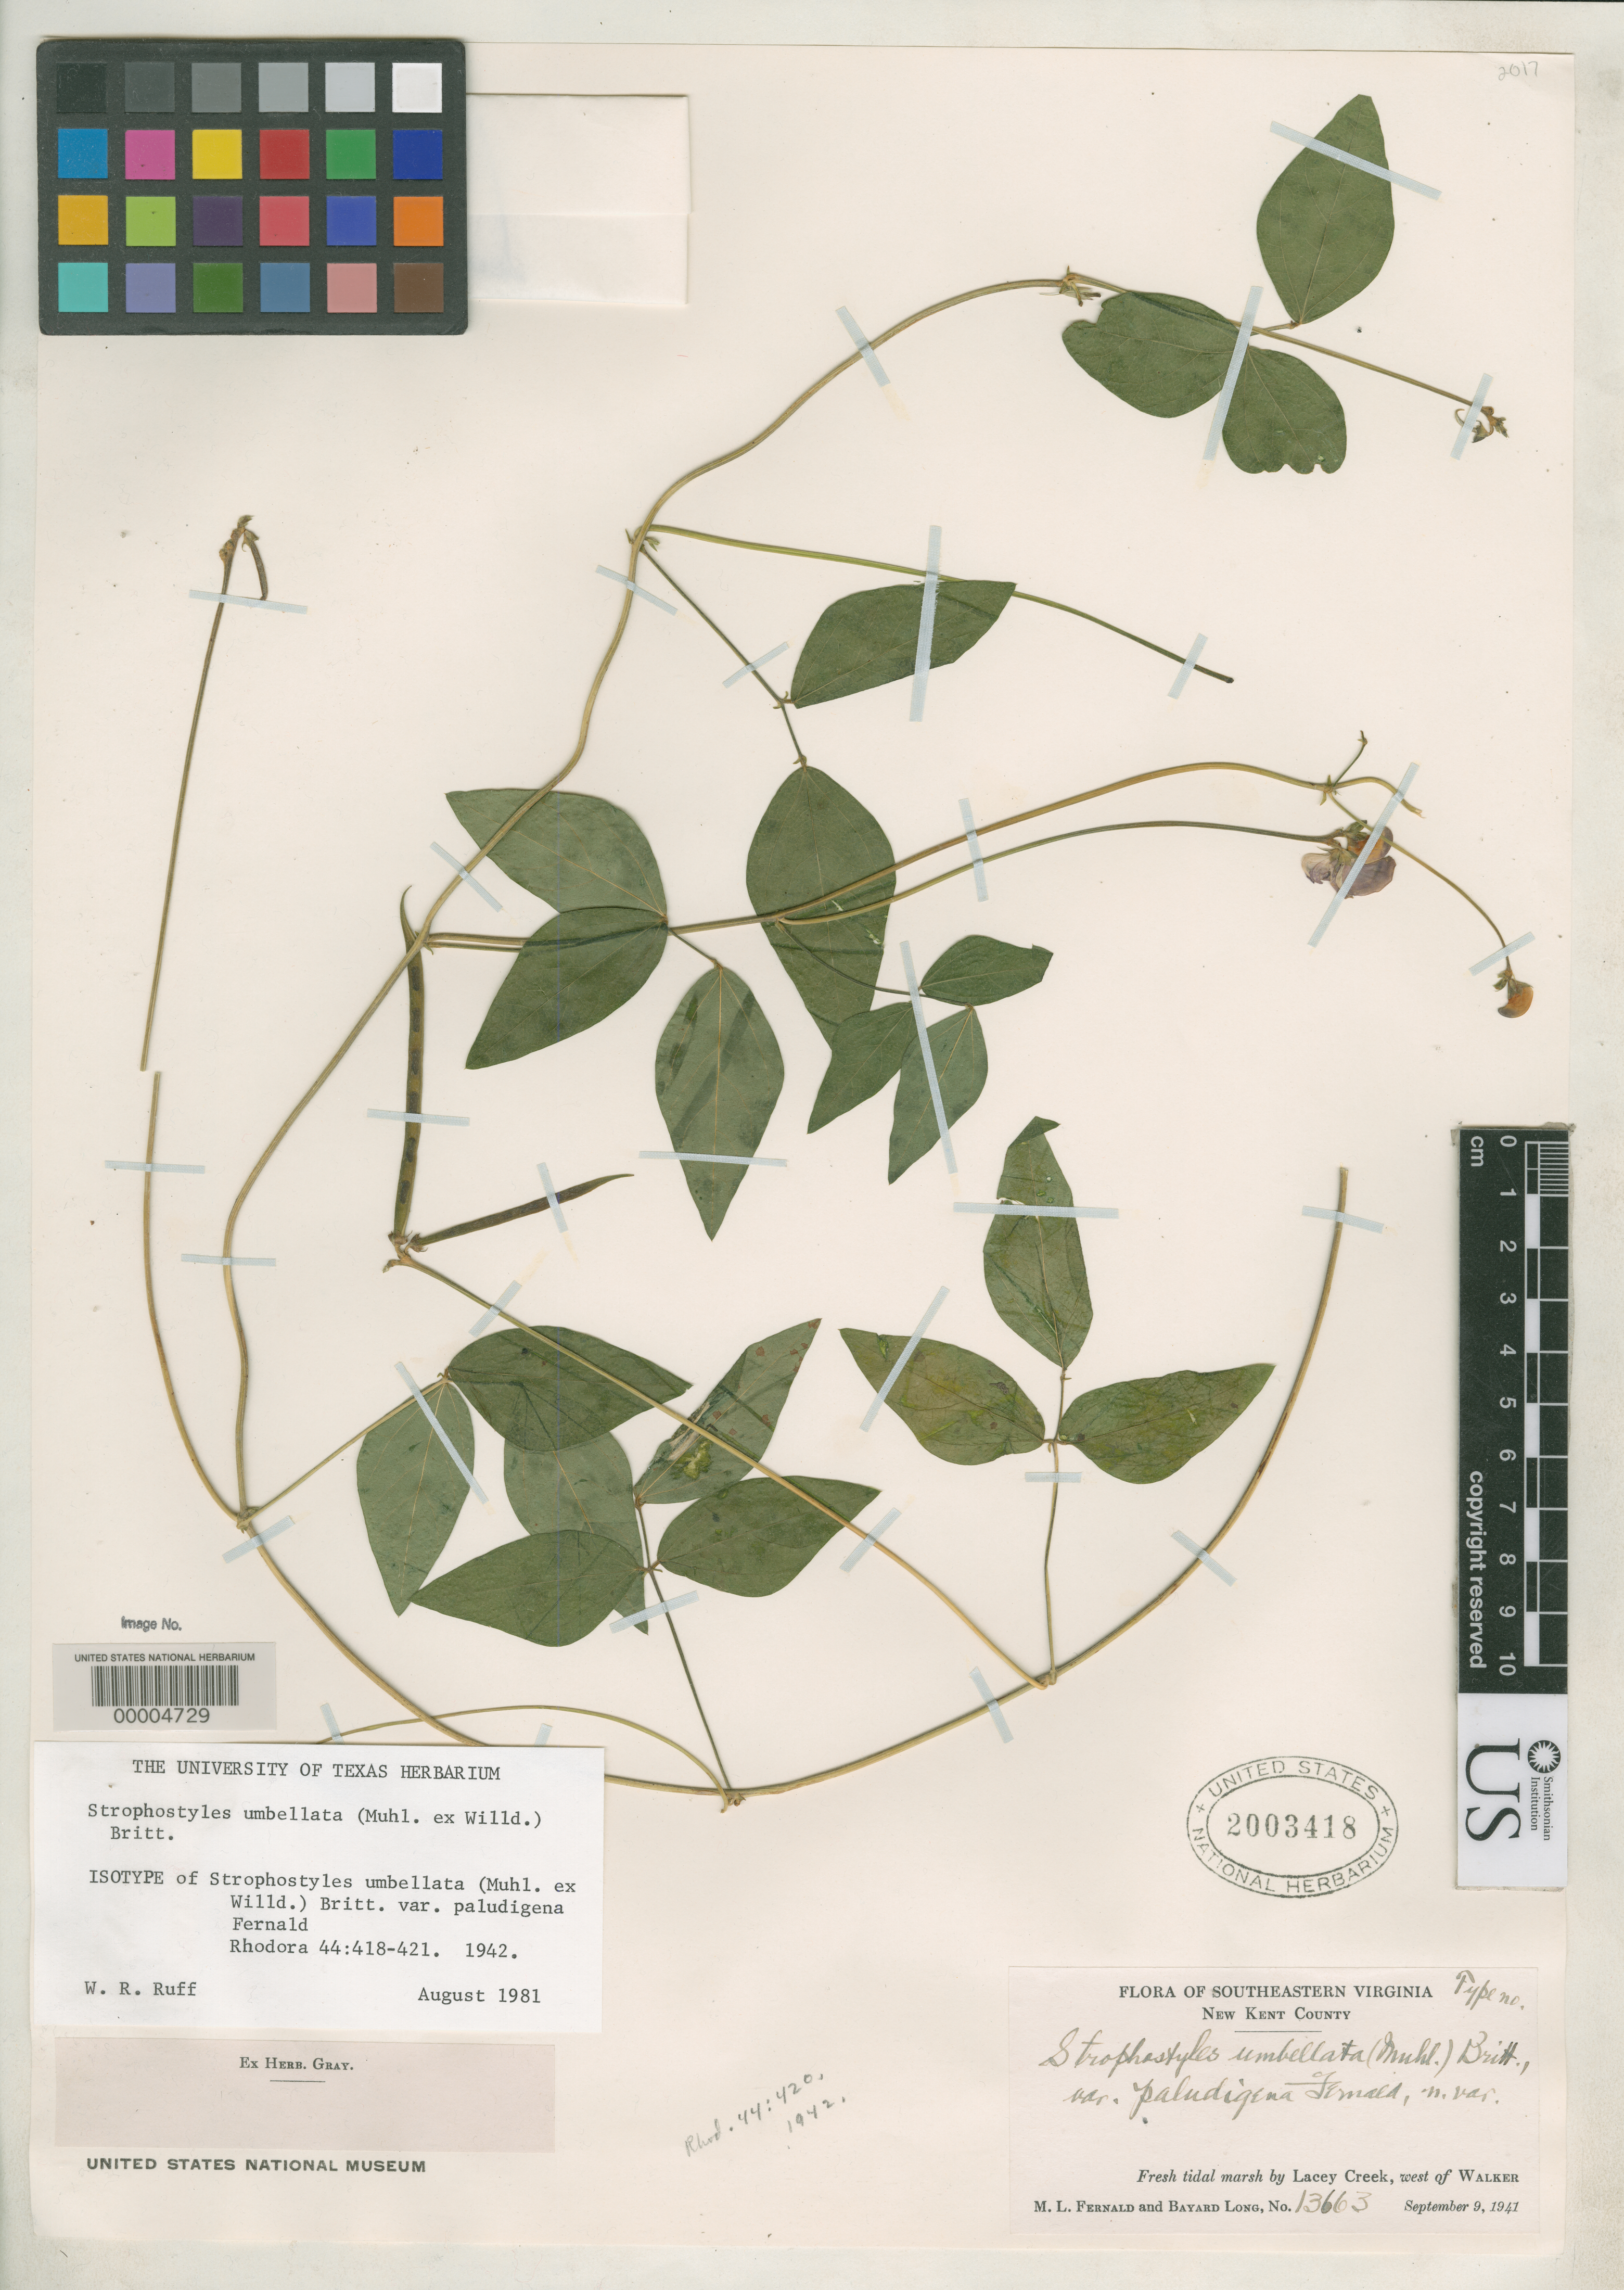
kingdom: Plantae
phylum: Tracheophyta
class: Magnoliopsida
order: Fabales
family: Fabaceae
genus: Strophostyles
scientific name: Strophostyles umbellata var. paludigena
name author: Fernald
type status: Isotype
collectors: M. L. Fernald & B. H. Long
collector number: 13663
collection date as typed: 09 Sep 1941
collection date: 1941-09-09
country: United States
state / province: Virginia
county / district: New Kent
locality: West of Walker.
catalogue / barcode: US 2003418